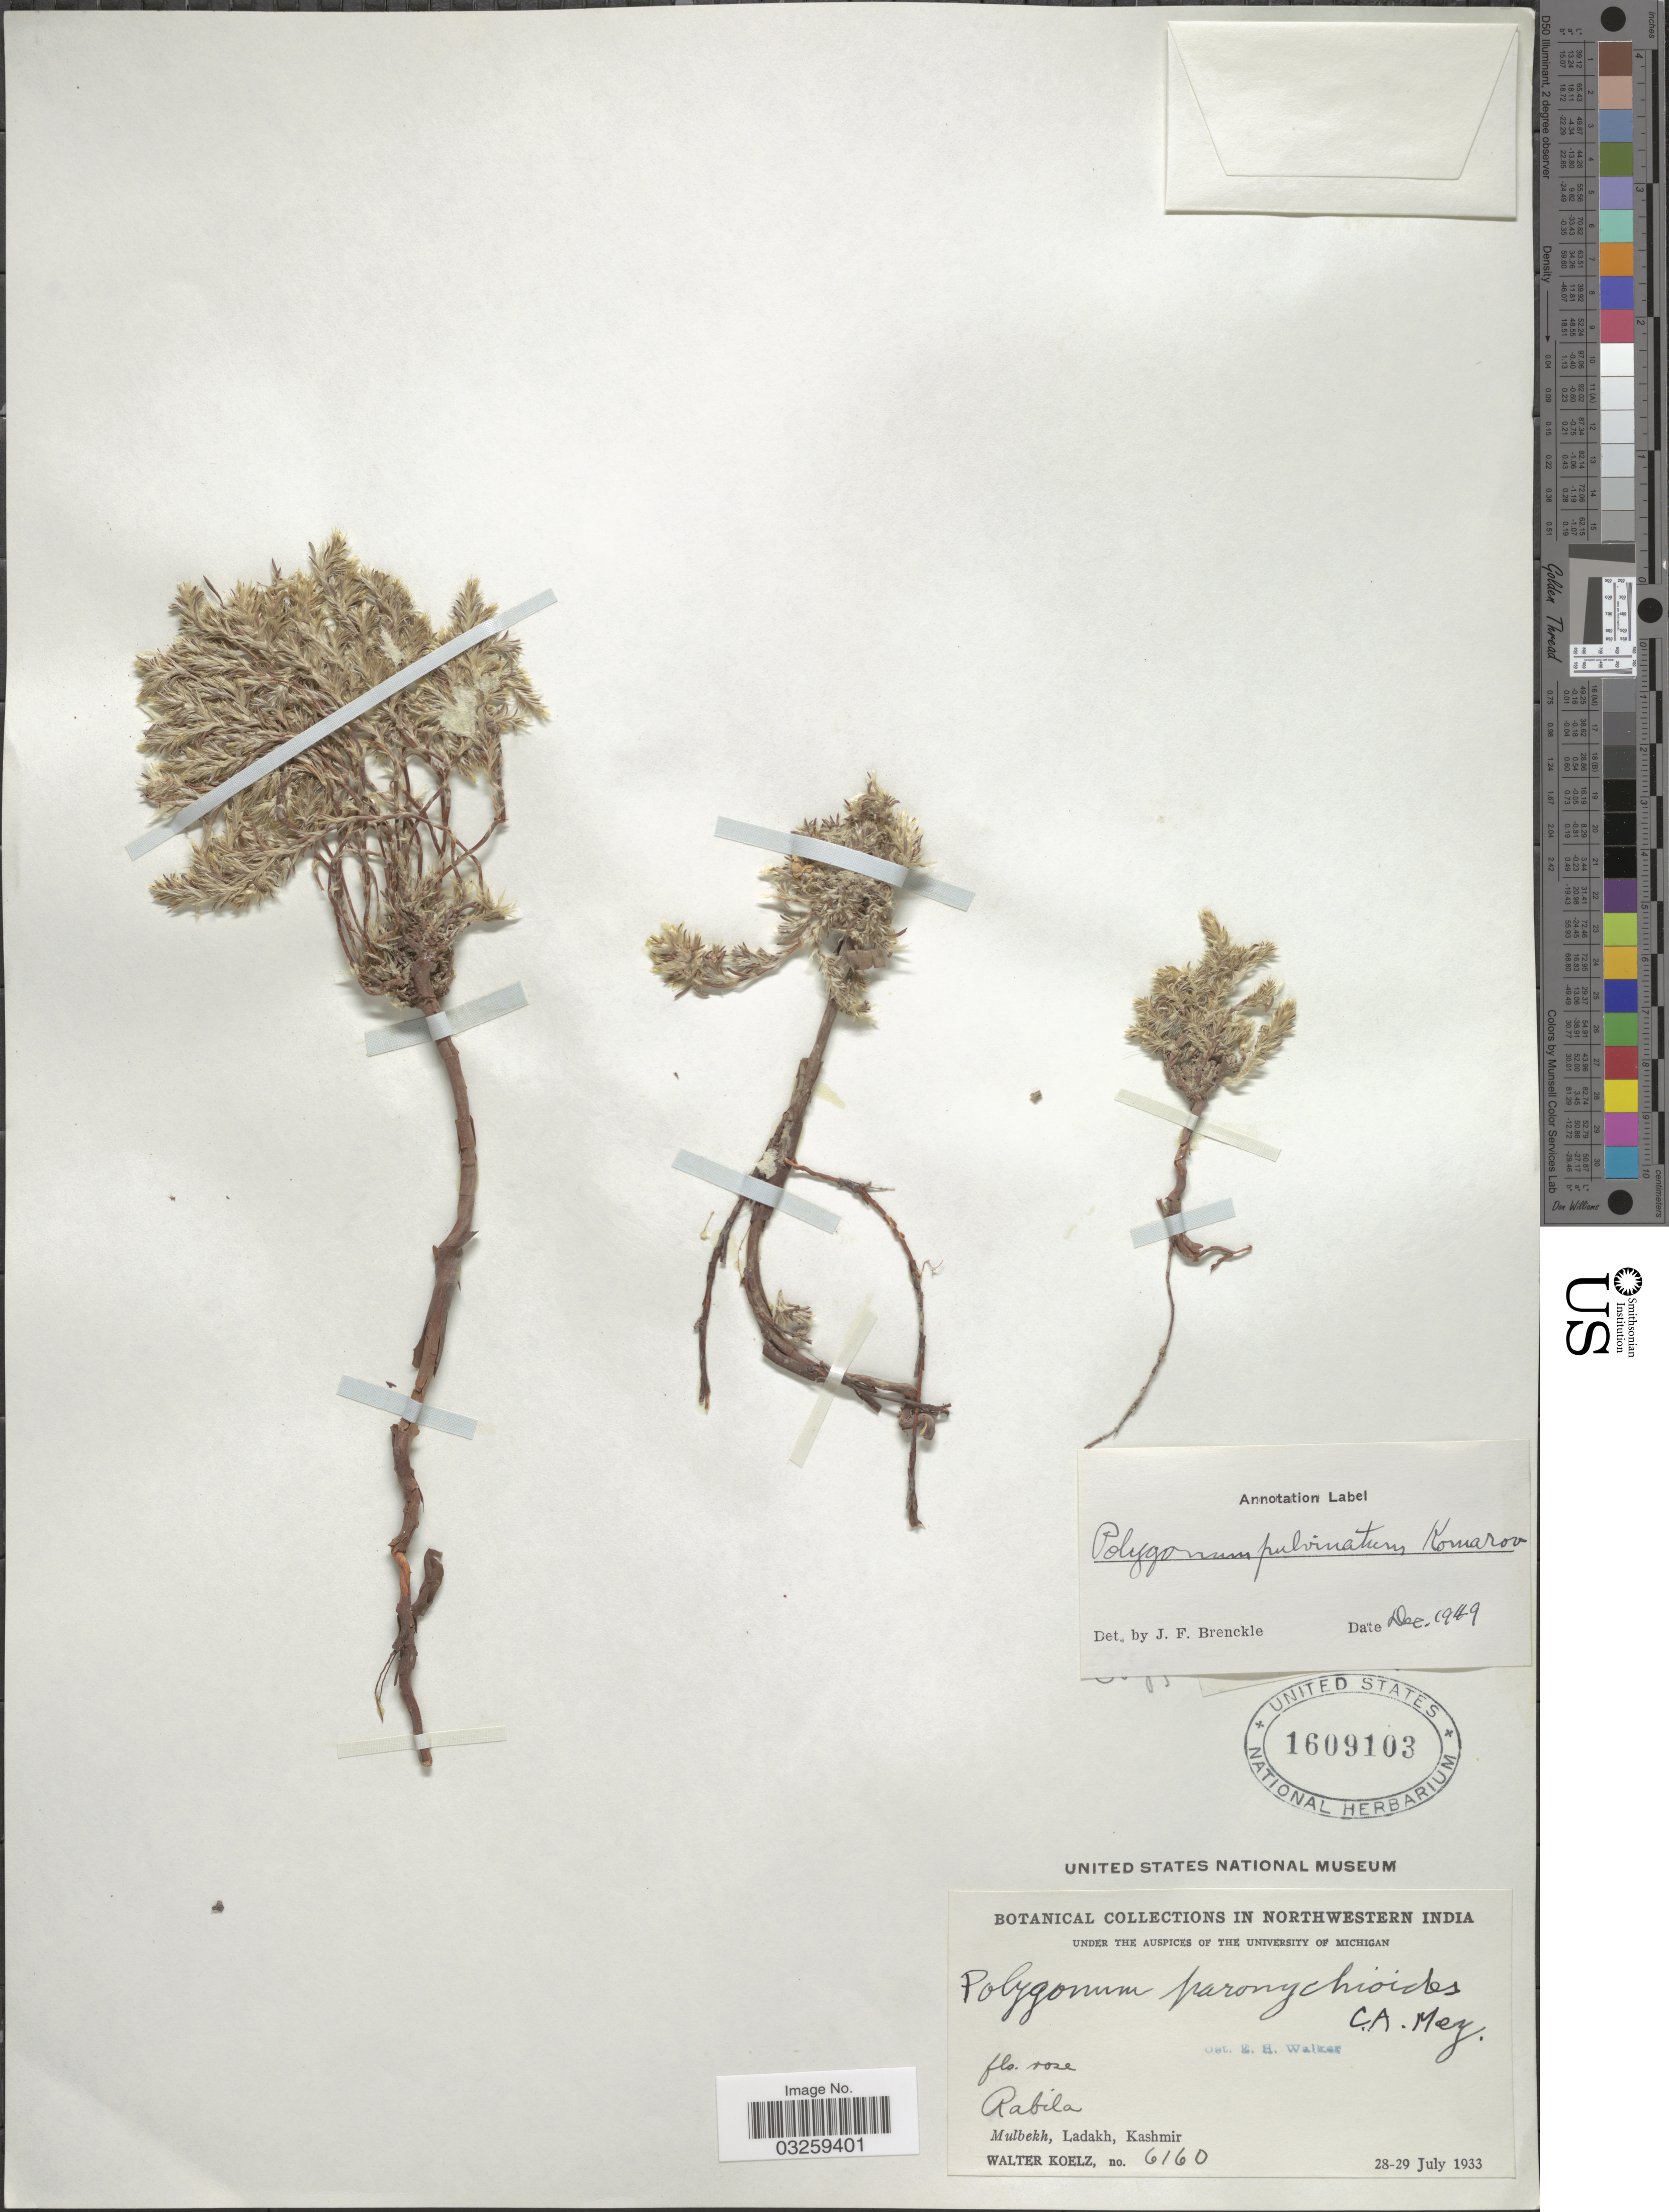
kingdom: Plantae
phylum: Tracheophyta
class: Magnoliopsida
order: Caryophyllales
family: Polygonaceae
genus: Polygonum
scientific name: Polygonum paronychioides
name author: C.A. Mey.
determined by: Strong, Mark T., (BOT), Smithsonian Institution - National Museum of Natural History (UNITED STATES)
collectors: W. N. Koelz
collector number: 6160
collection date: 1933-07-28/1933-07-29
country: India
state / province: Jammu and Kashmir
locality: Northwestern India. Rabila. Mulbekh, Ladakh, Kashmir.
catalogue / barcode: US 1609103